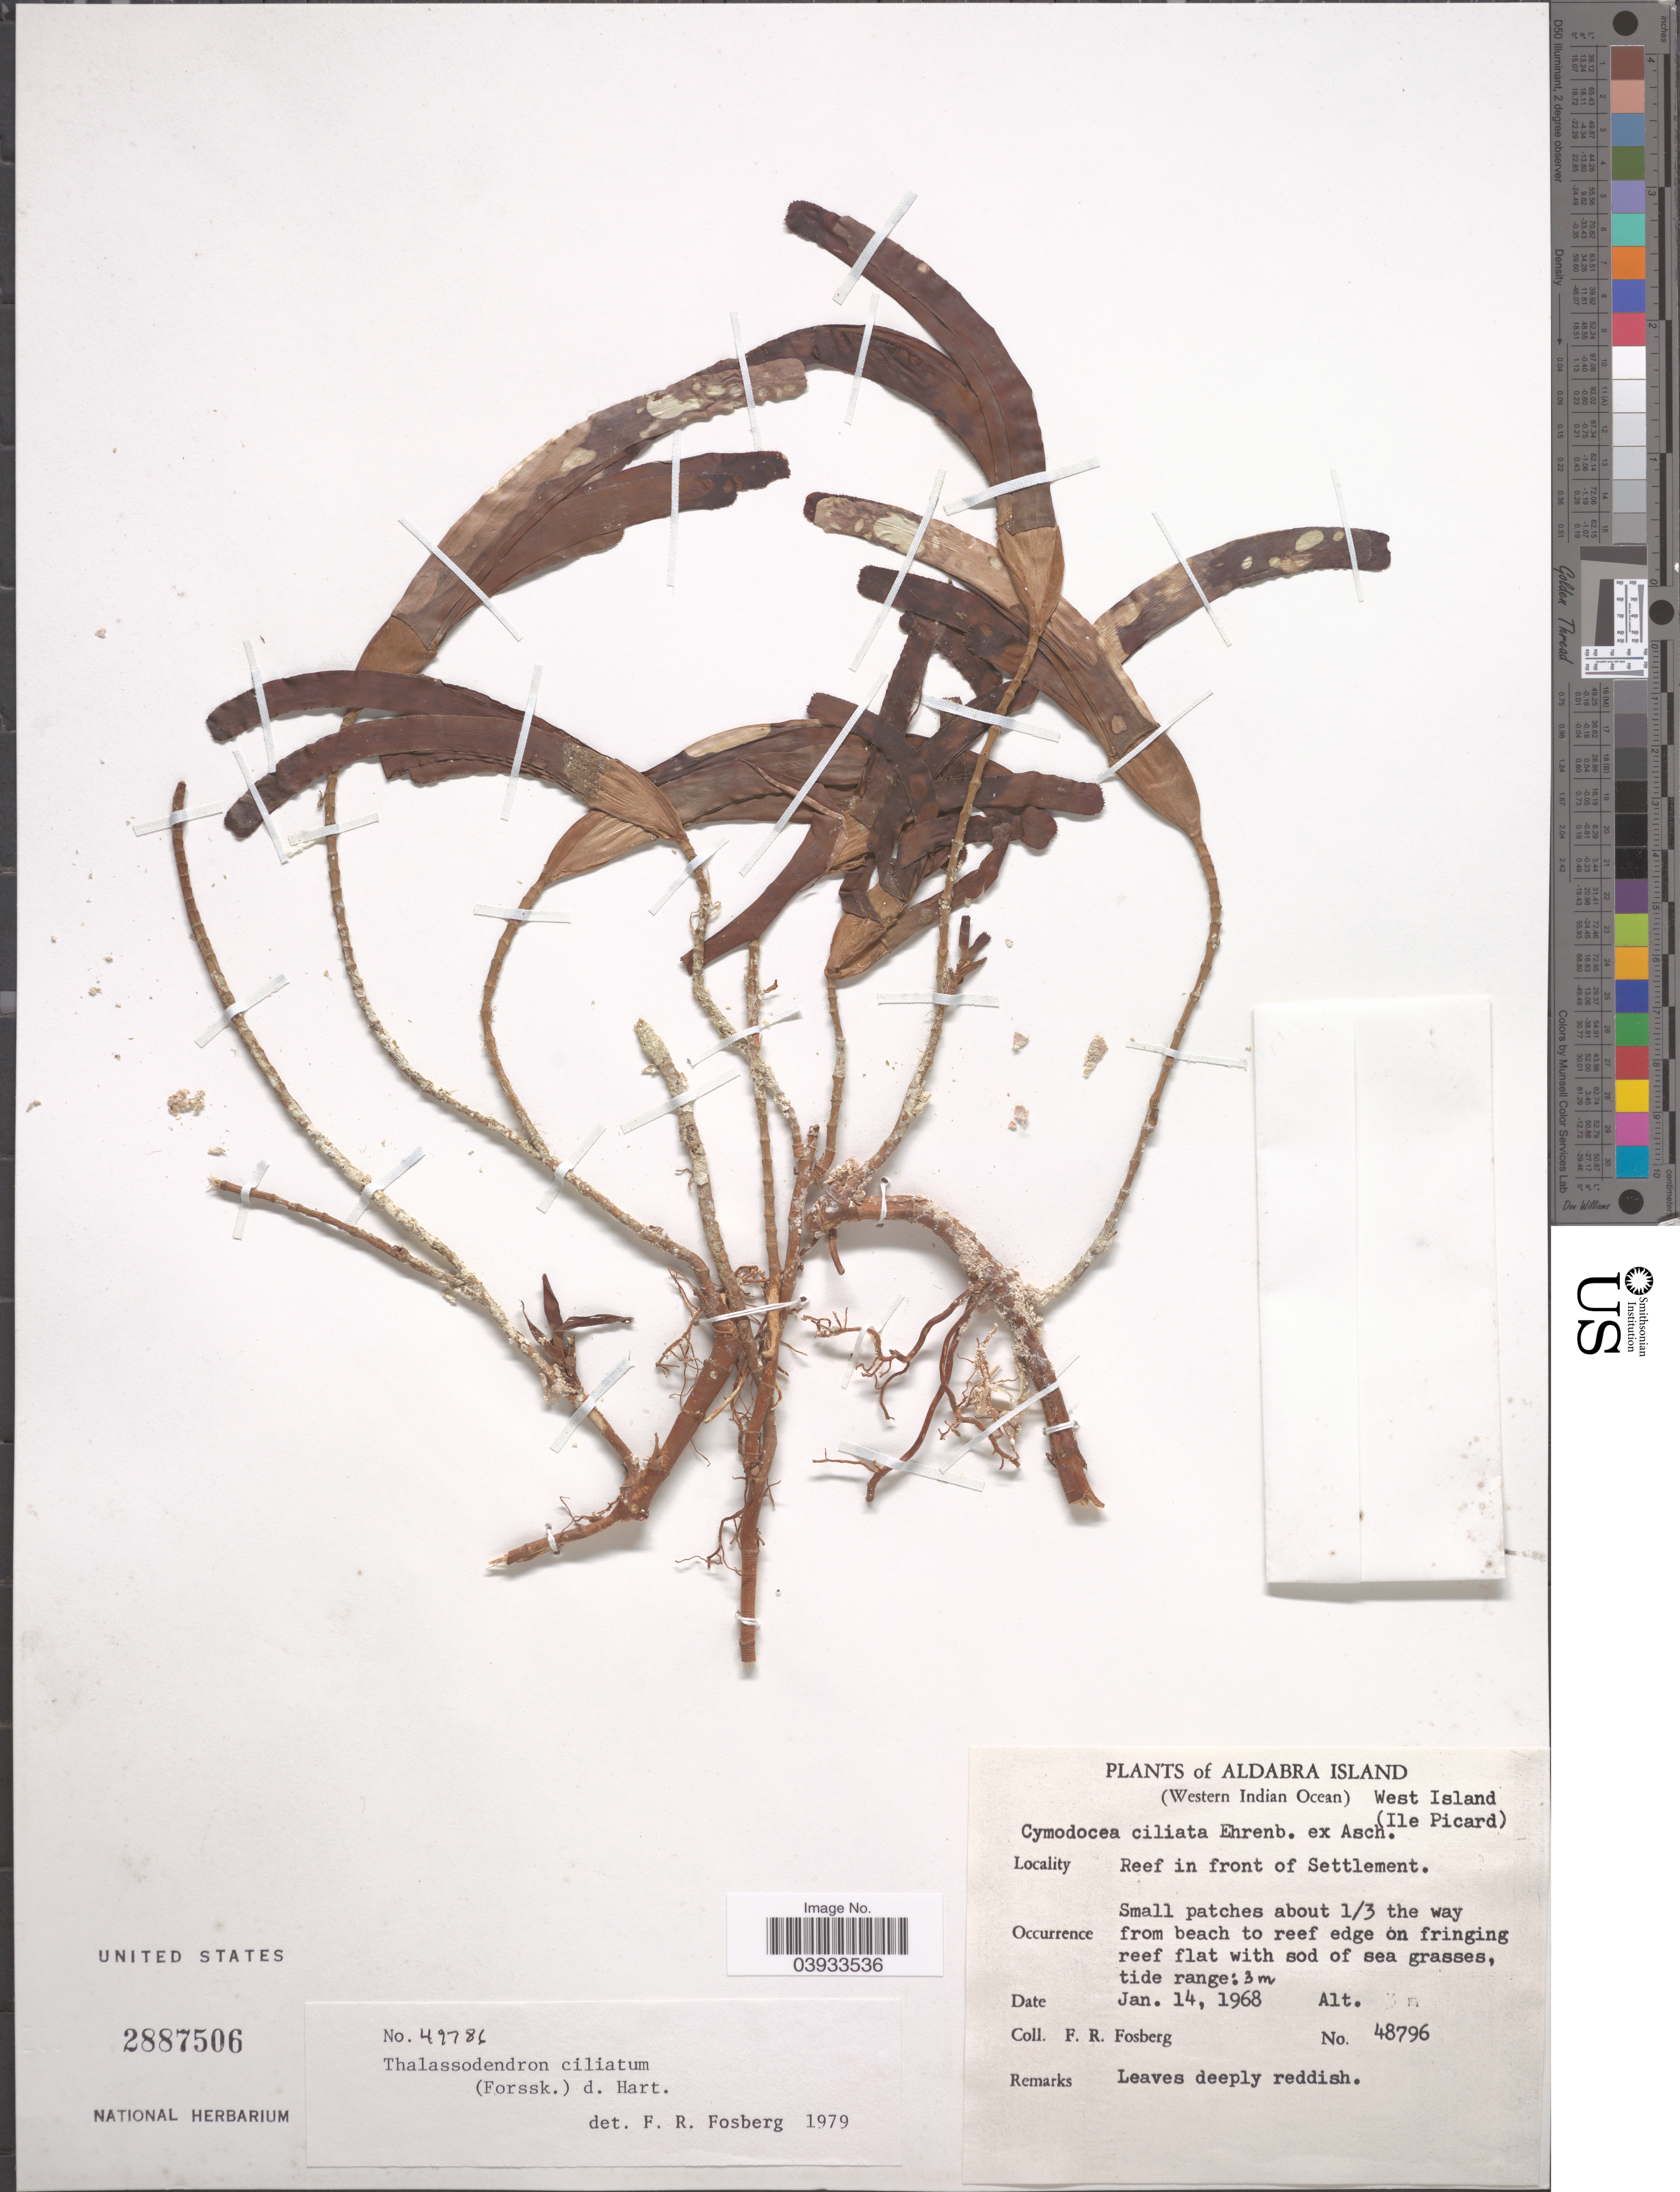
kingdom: Plantae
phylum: Tracheophyta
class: Liliopsida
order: Alismatales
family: Cymodoceaceae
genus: Thalassodendron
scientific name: Thalassodendron ciliatum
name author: (Forssk.) Hartog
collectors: F. R. Fosberg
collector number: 48796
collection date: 1968-01-14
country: Seychelles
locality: Aldabra Island. (Western Indian Ocean) West Island (Ile Picard). In front of Settlement.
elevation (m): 3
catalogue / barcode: US 2887506